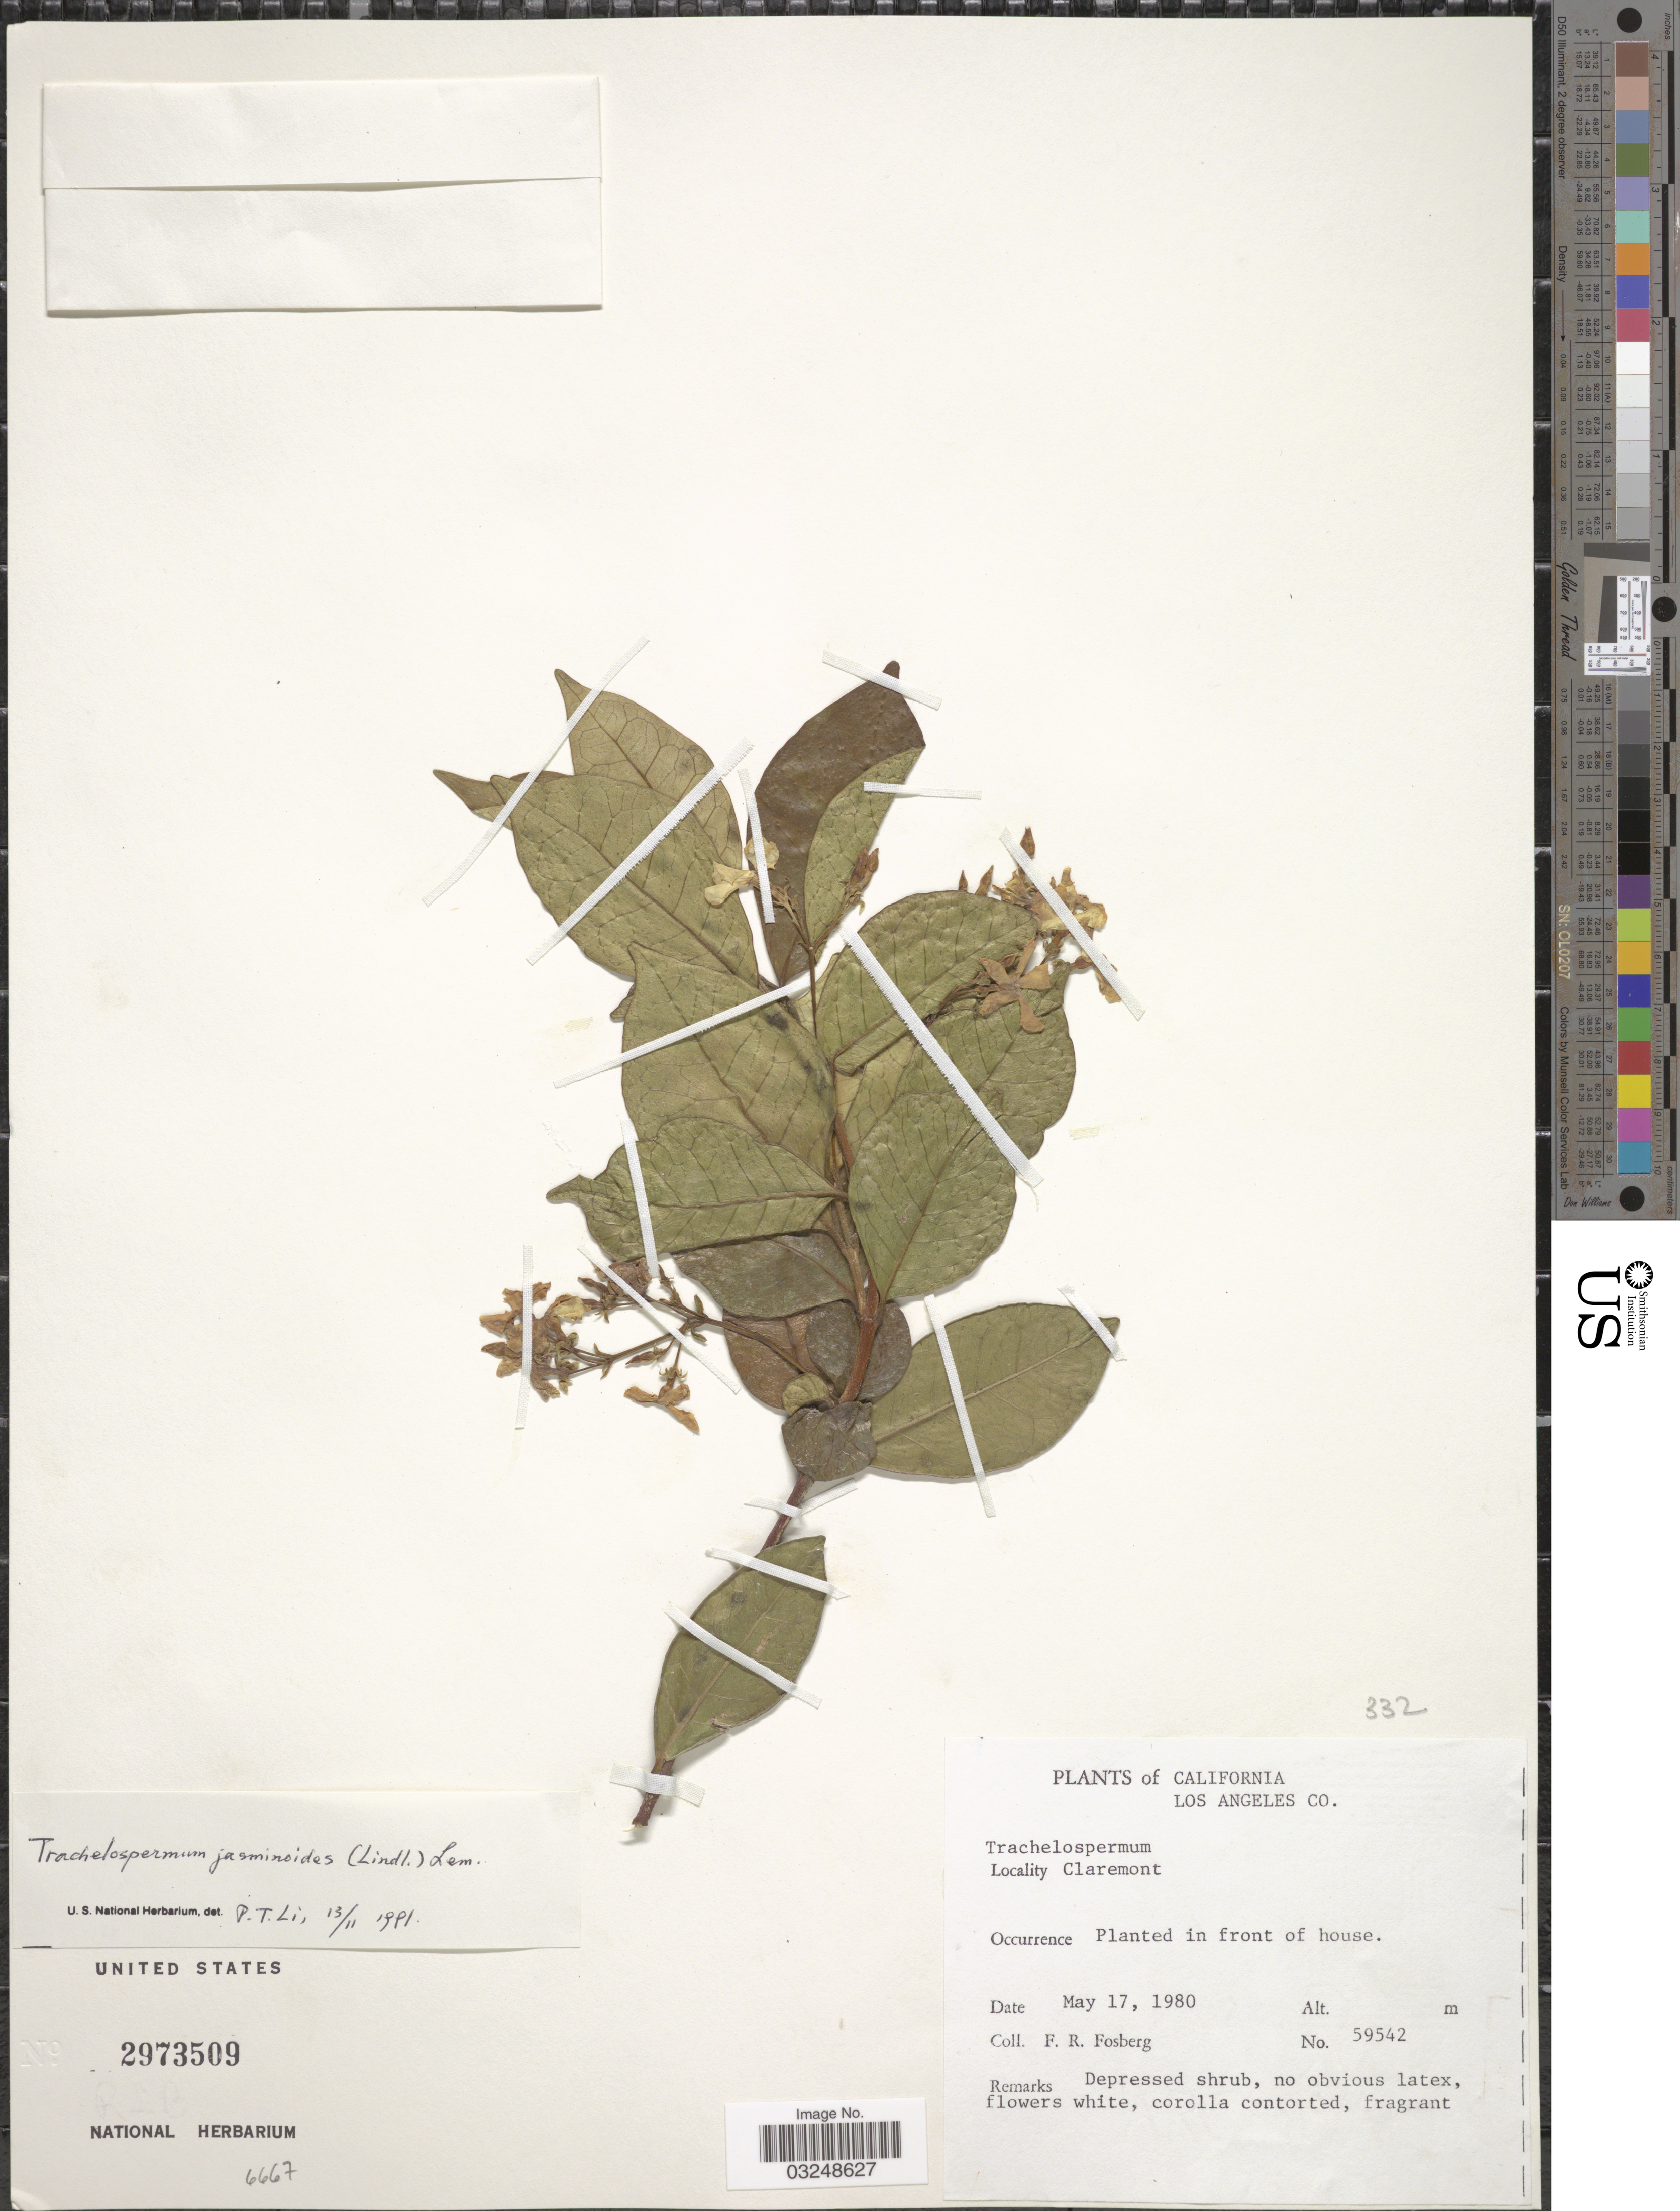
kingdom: Plantae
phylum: Tracheophyta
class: Magnoliopsida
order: Gentianales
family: Apocynaceae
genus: Trachelospermum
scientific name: Trachelospermum difforme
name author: (Walter) A. Gray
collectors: F. R. Fosberg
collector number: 59542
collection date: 1980-05-17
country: United States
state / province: California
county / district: Los Angeles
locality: Los Angeles Co., Claremont.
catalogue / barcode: US 2973509